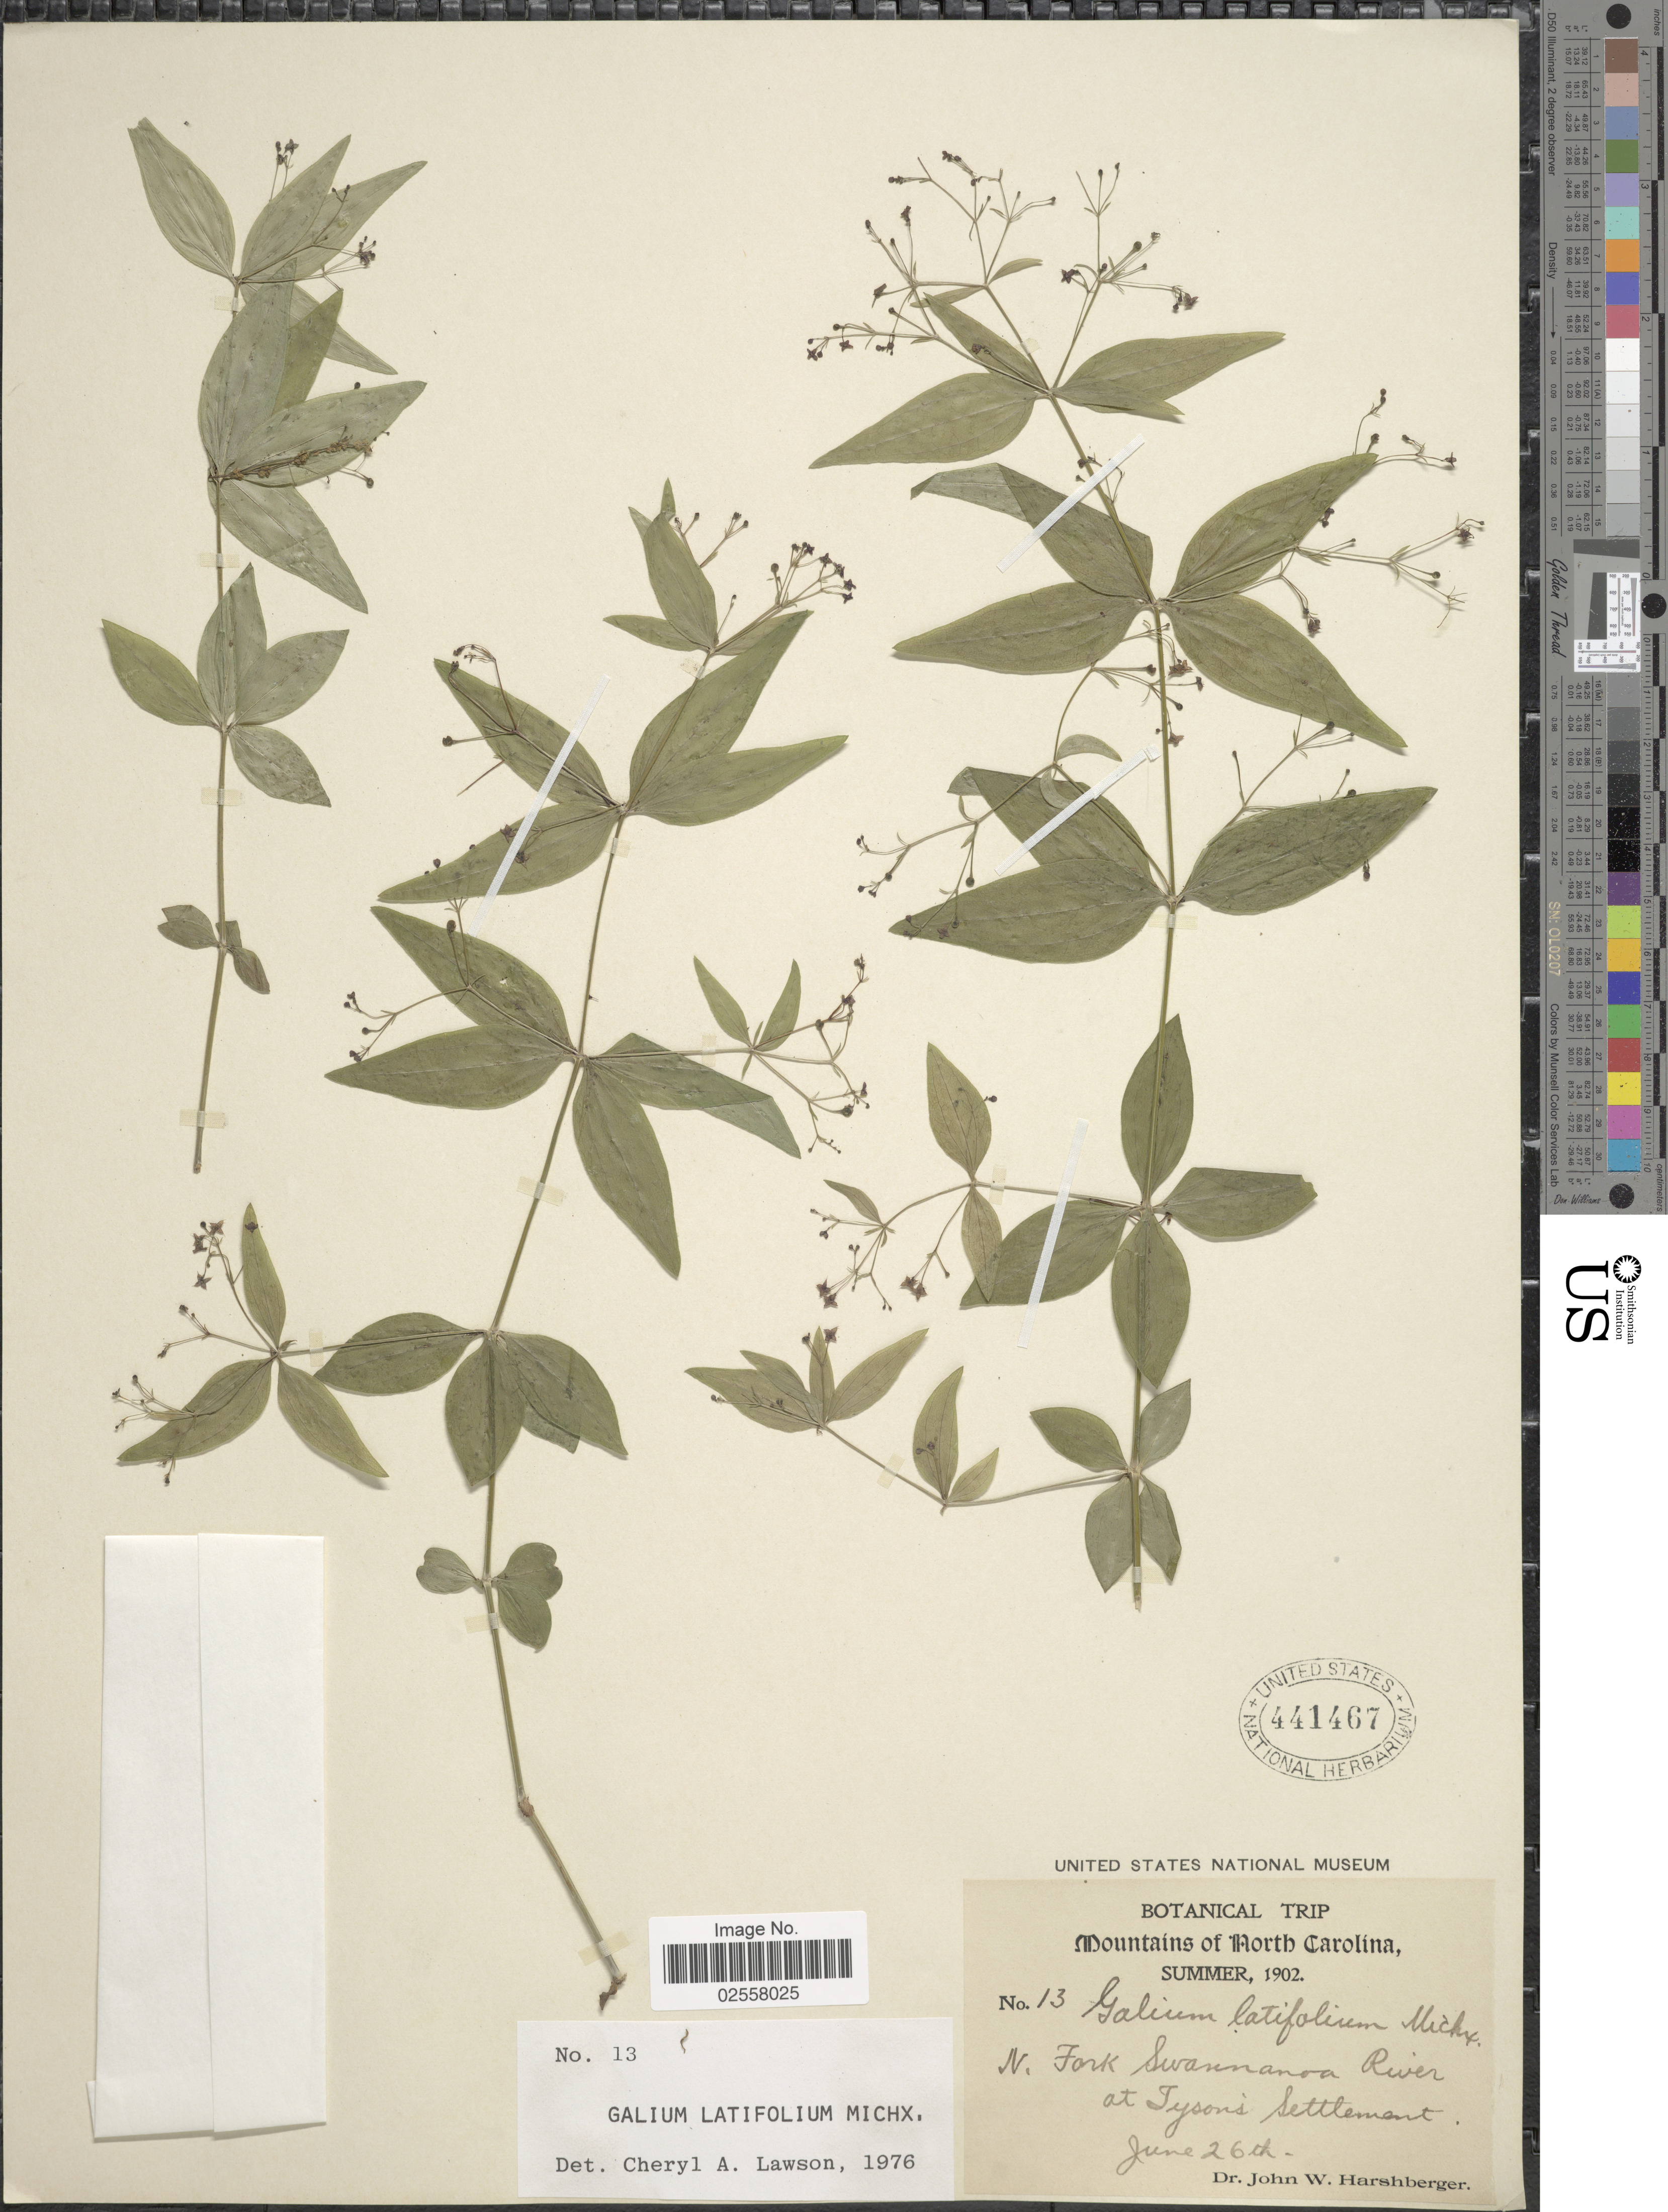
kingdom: Plantae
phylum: Tracheophyta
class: Magnoliopsida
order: Gentianales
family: Rubiaceae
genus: Galium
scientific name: Galium latifolium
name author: Michx.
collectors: J. W. Harshberger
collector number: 13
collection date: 1902-06-26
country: United States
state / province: North Carolina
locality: Mountains of North Carolina, N. Fork SWannanoa River at Tyson's Settlement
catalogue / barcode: US 441467